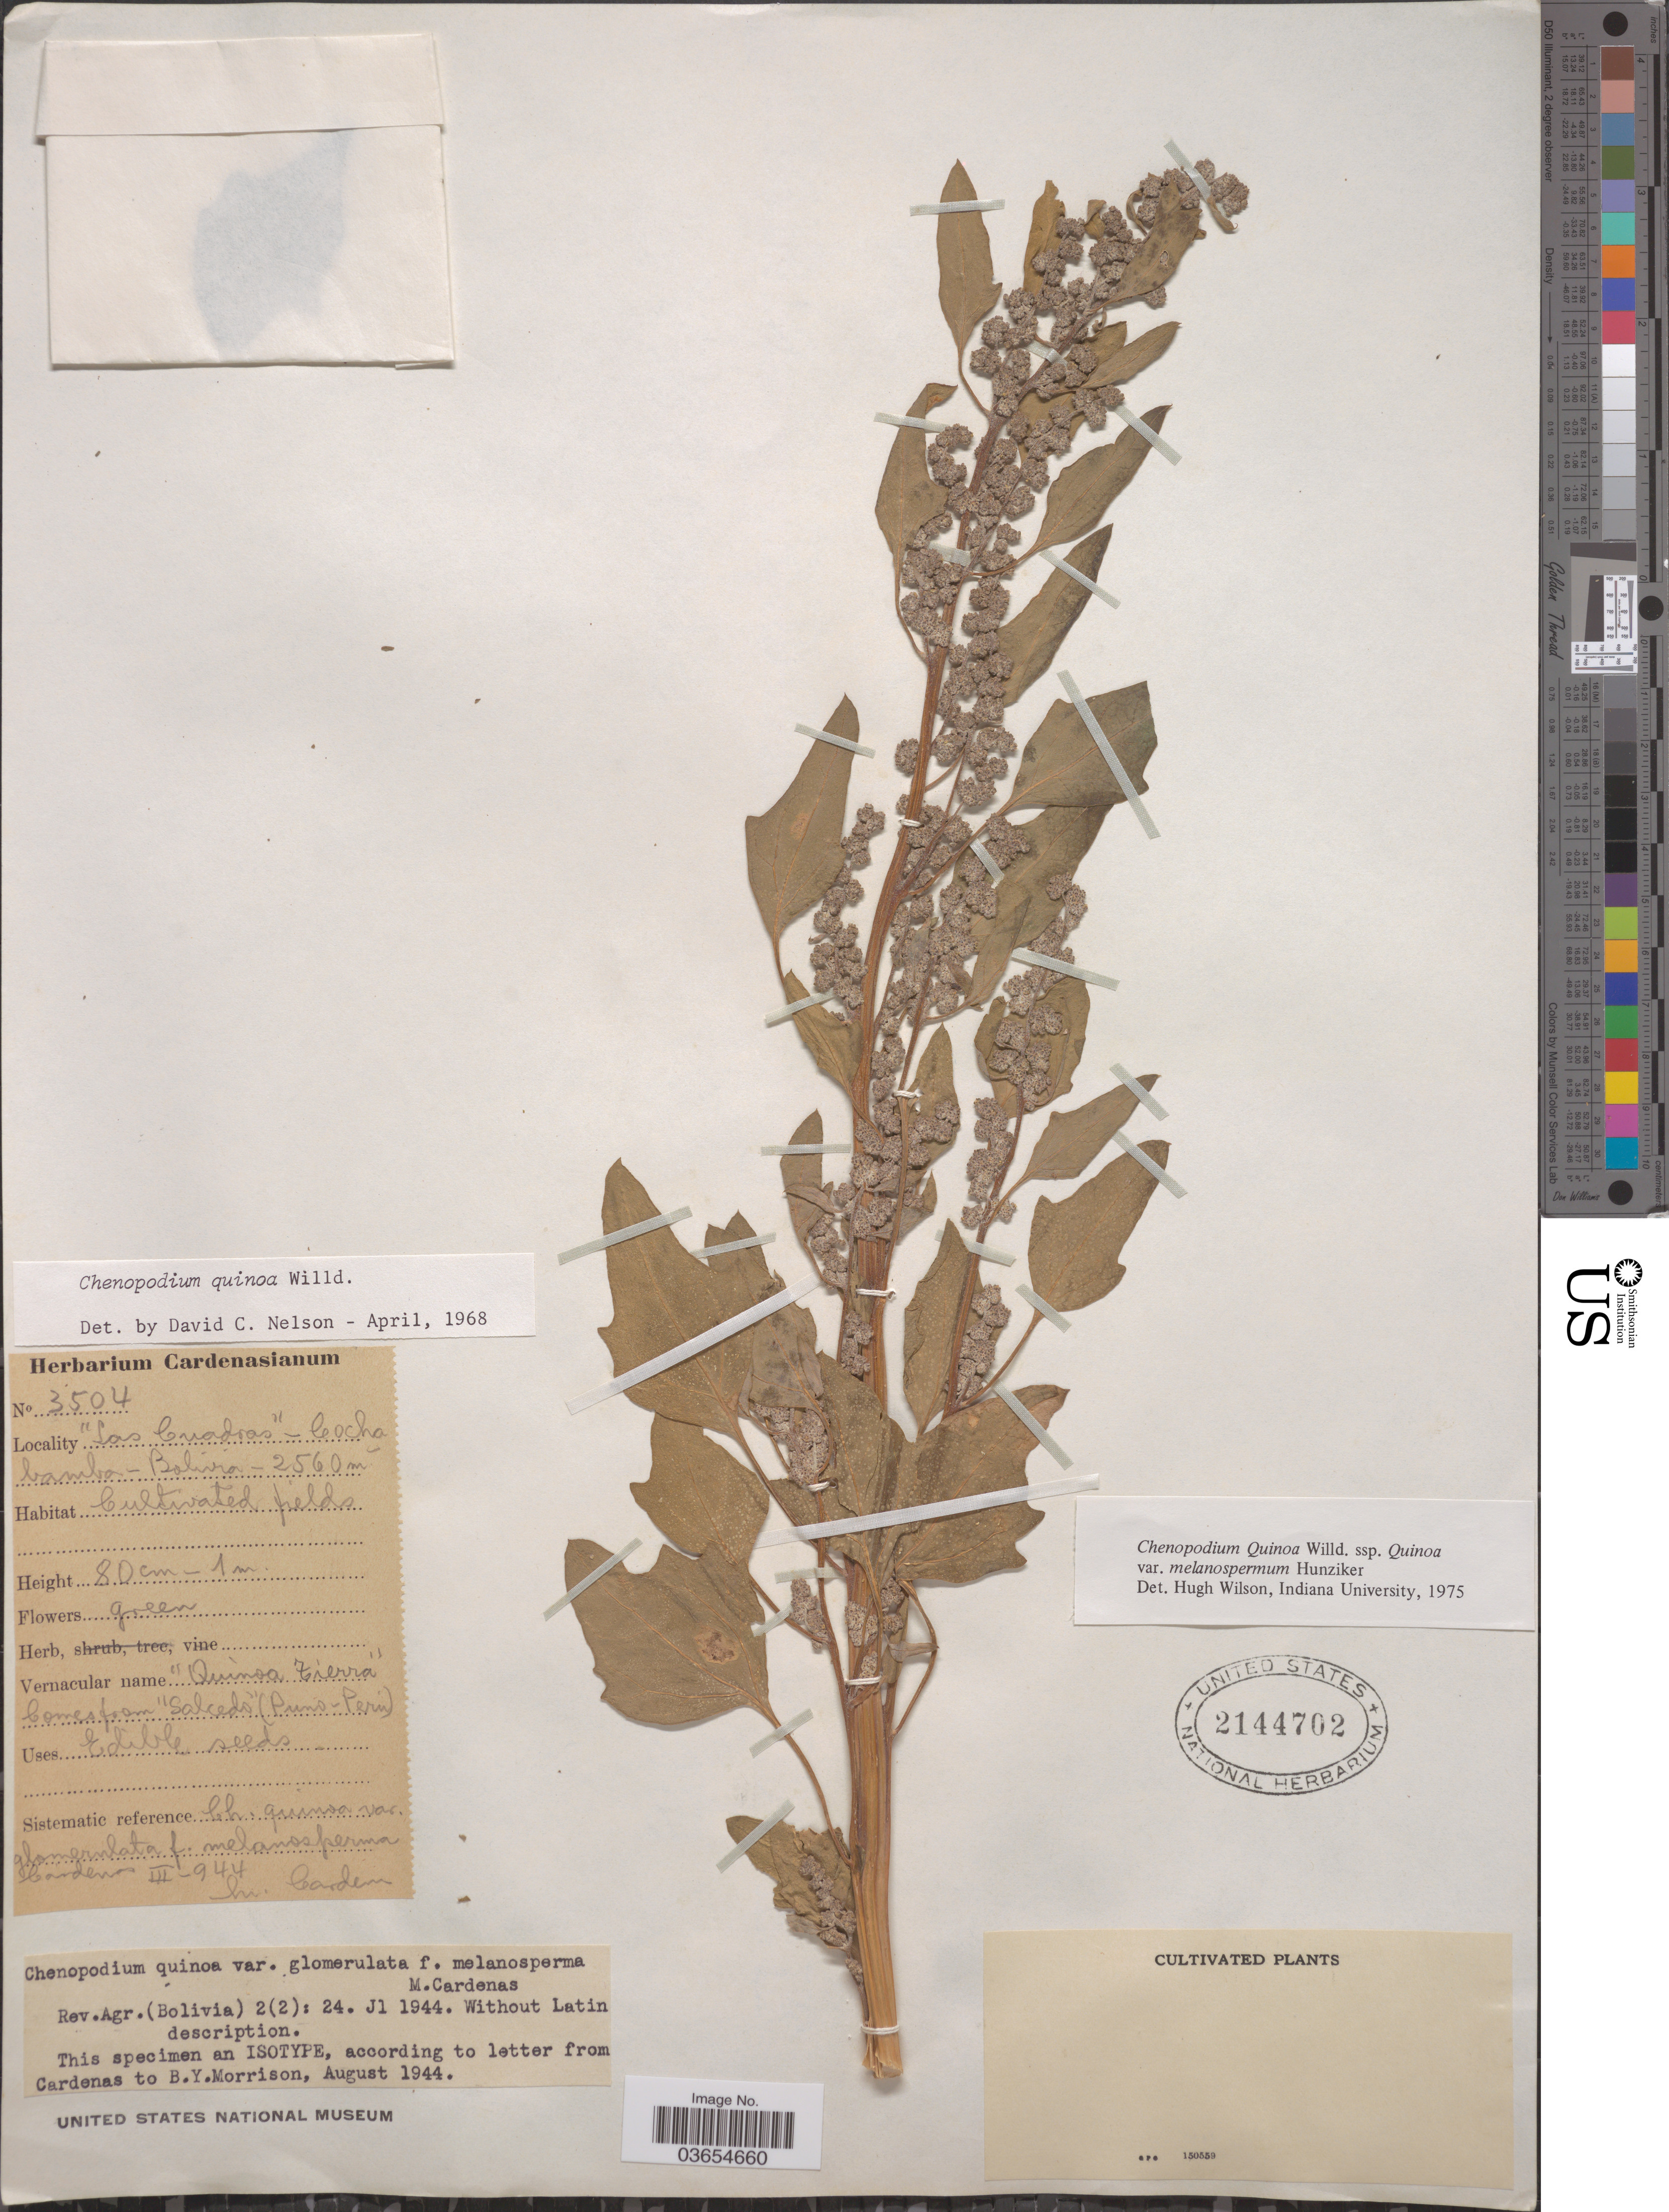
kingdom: Plantae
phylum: Tracheophyta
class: Magnoliopsida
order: Caryophyllales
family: Amaranthaceae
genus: Chenopodium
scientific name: Chenopodium quinoa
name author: Willd.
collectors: M. Cárdenas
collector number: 3504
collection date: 1944-03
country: Bolivia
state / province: Cochabamba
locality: Las Cuadras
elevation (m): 2560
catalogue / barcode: US 2144702